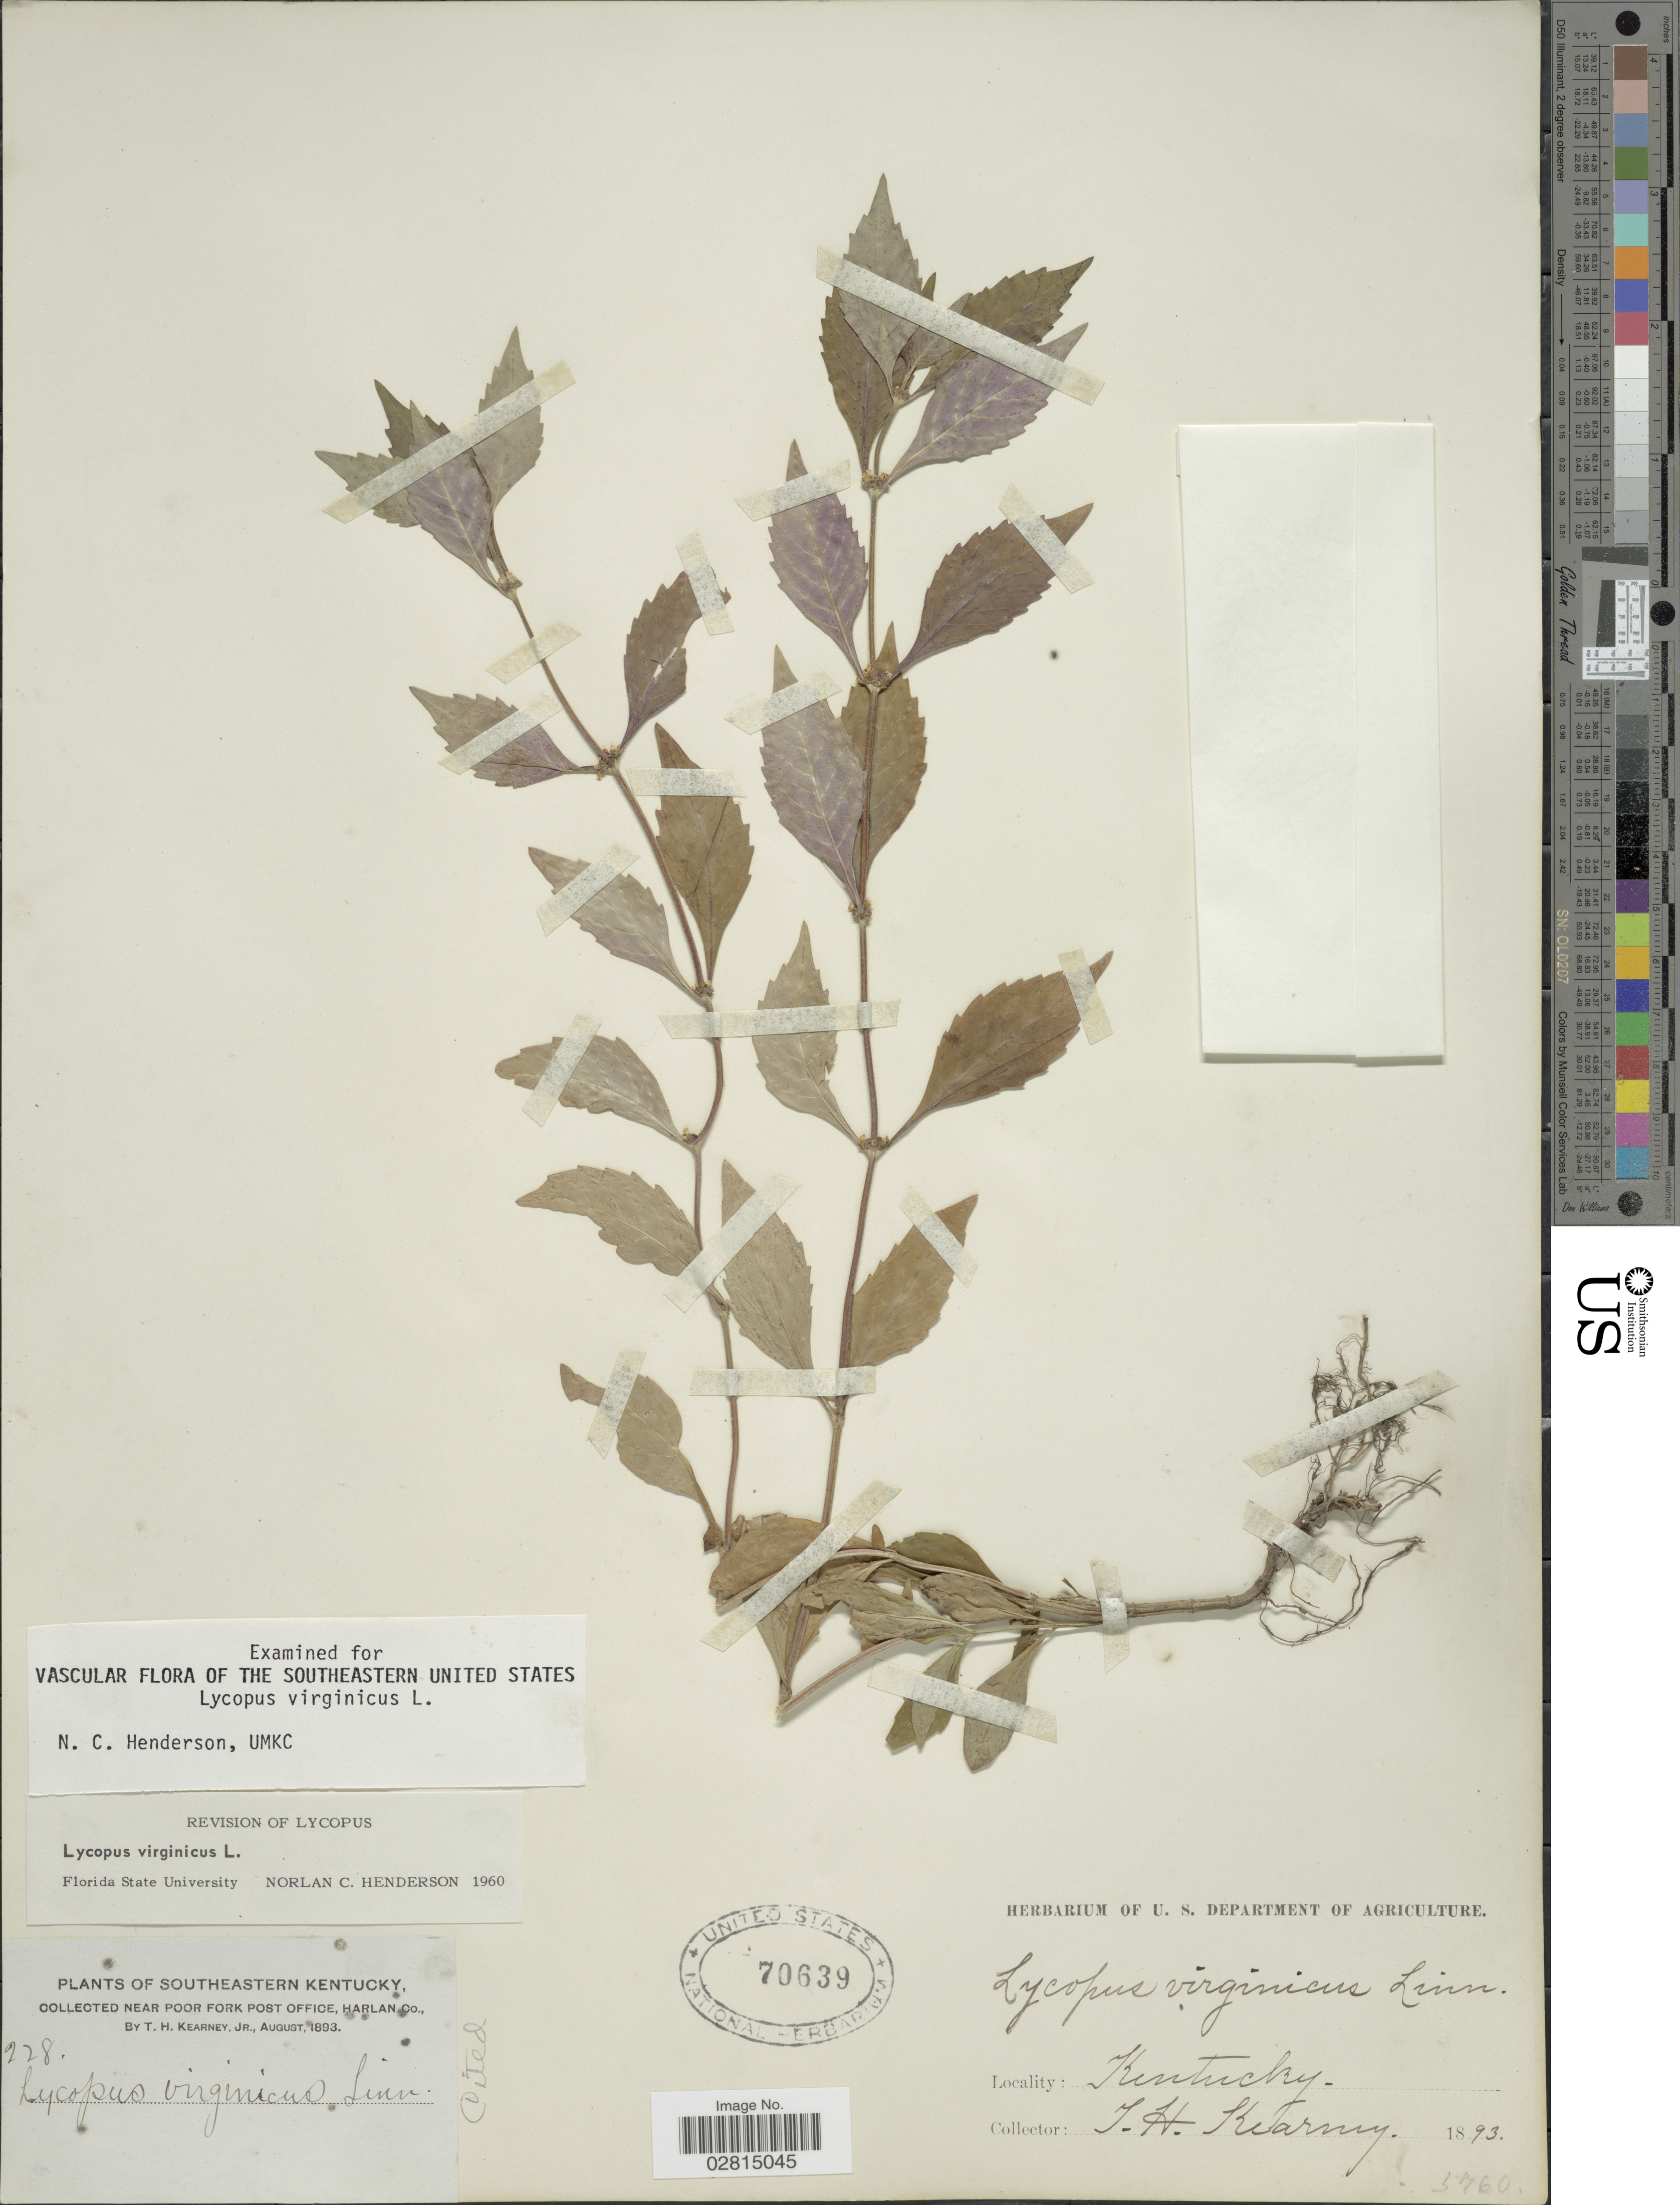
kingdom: Plantae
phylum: Tracheophyta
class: Magnoliopsida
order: Lamiales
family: Lamiaceae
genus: Lycopus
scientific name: Lycopus virginicus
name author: L.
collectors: T. H. Kearney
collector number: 228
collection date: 1893-08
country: United States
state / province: Kentucky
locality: Southeastern Kentucky, near Poor Fork Post Office, Harlan Co.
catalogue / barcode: US 70639